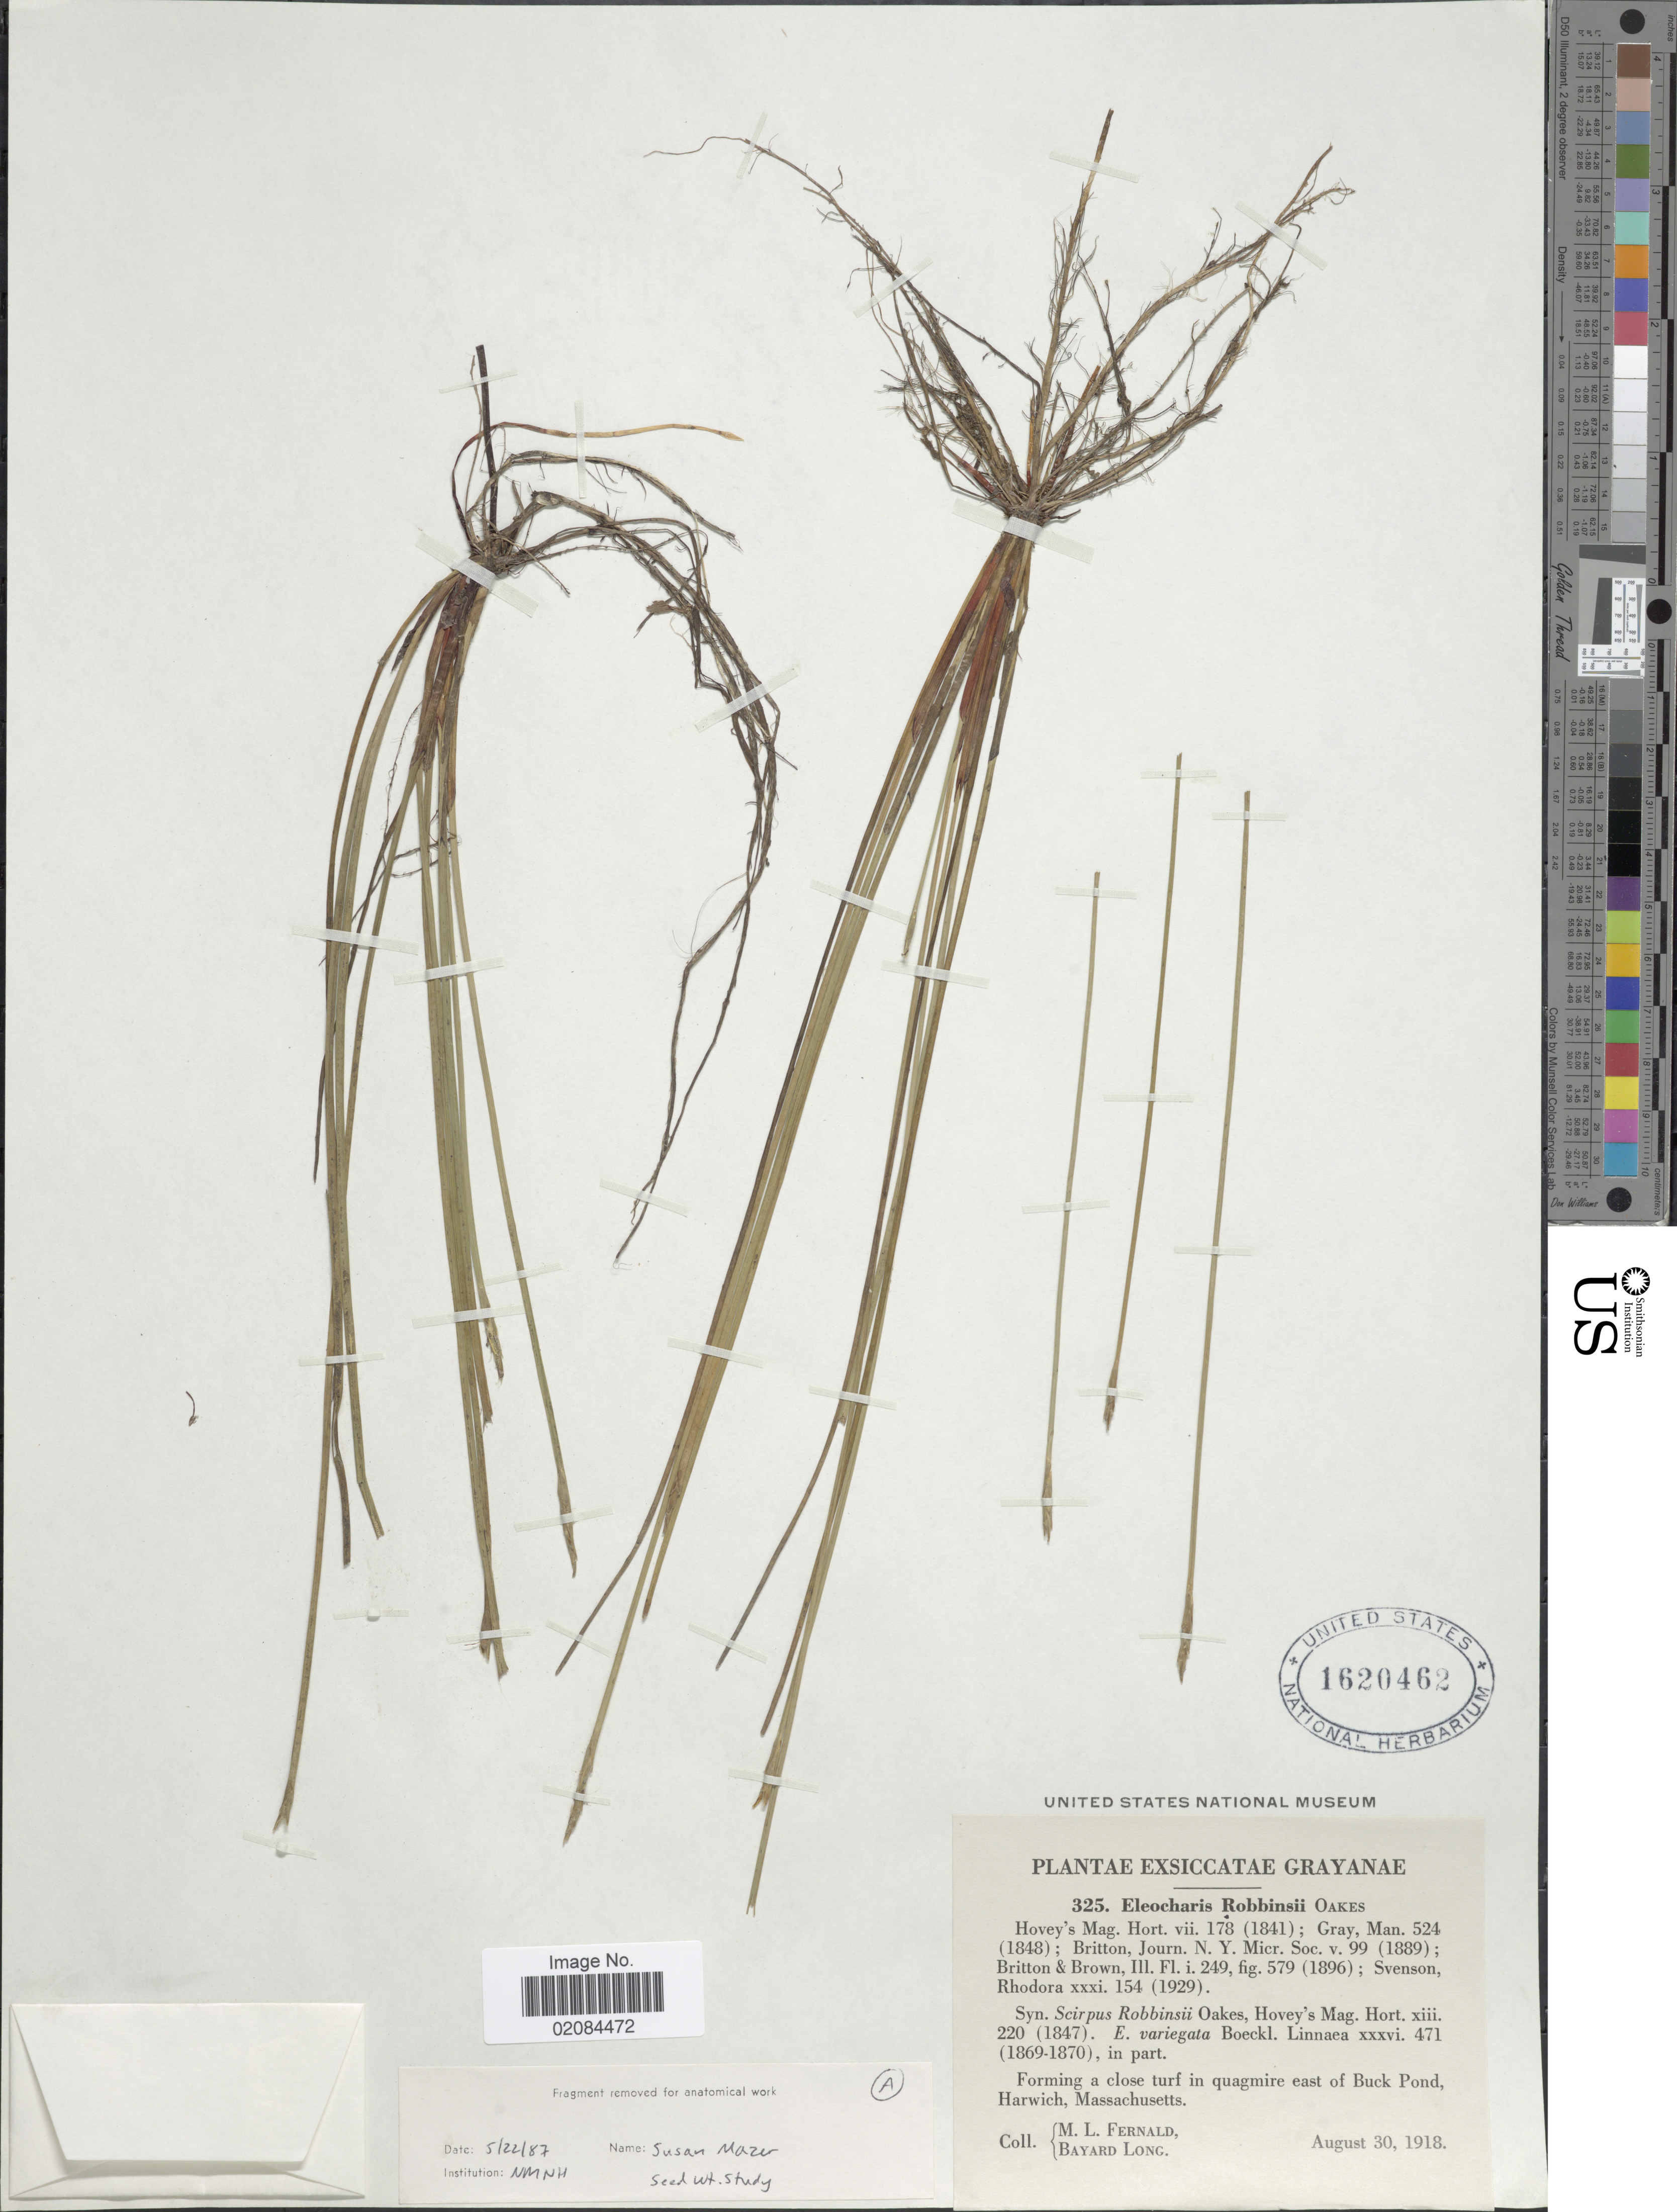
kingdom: Plantae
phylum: Tracheophyta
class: Liliopsida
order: Poales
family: Cyperaceae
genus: Eleocharis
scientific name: Eleocharis robbinsii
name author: Oakes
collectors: M. L. Fernald & B. Long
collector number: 325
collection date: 1918-08-30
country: United States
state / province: Massachusetts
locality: In quagmire east of Buck Pond, Harwich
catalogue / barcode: US 1620462